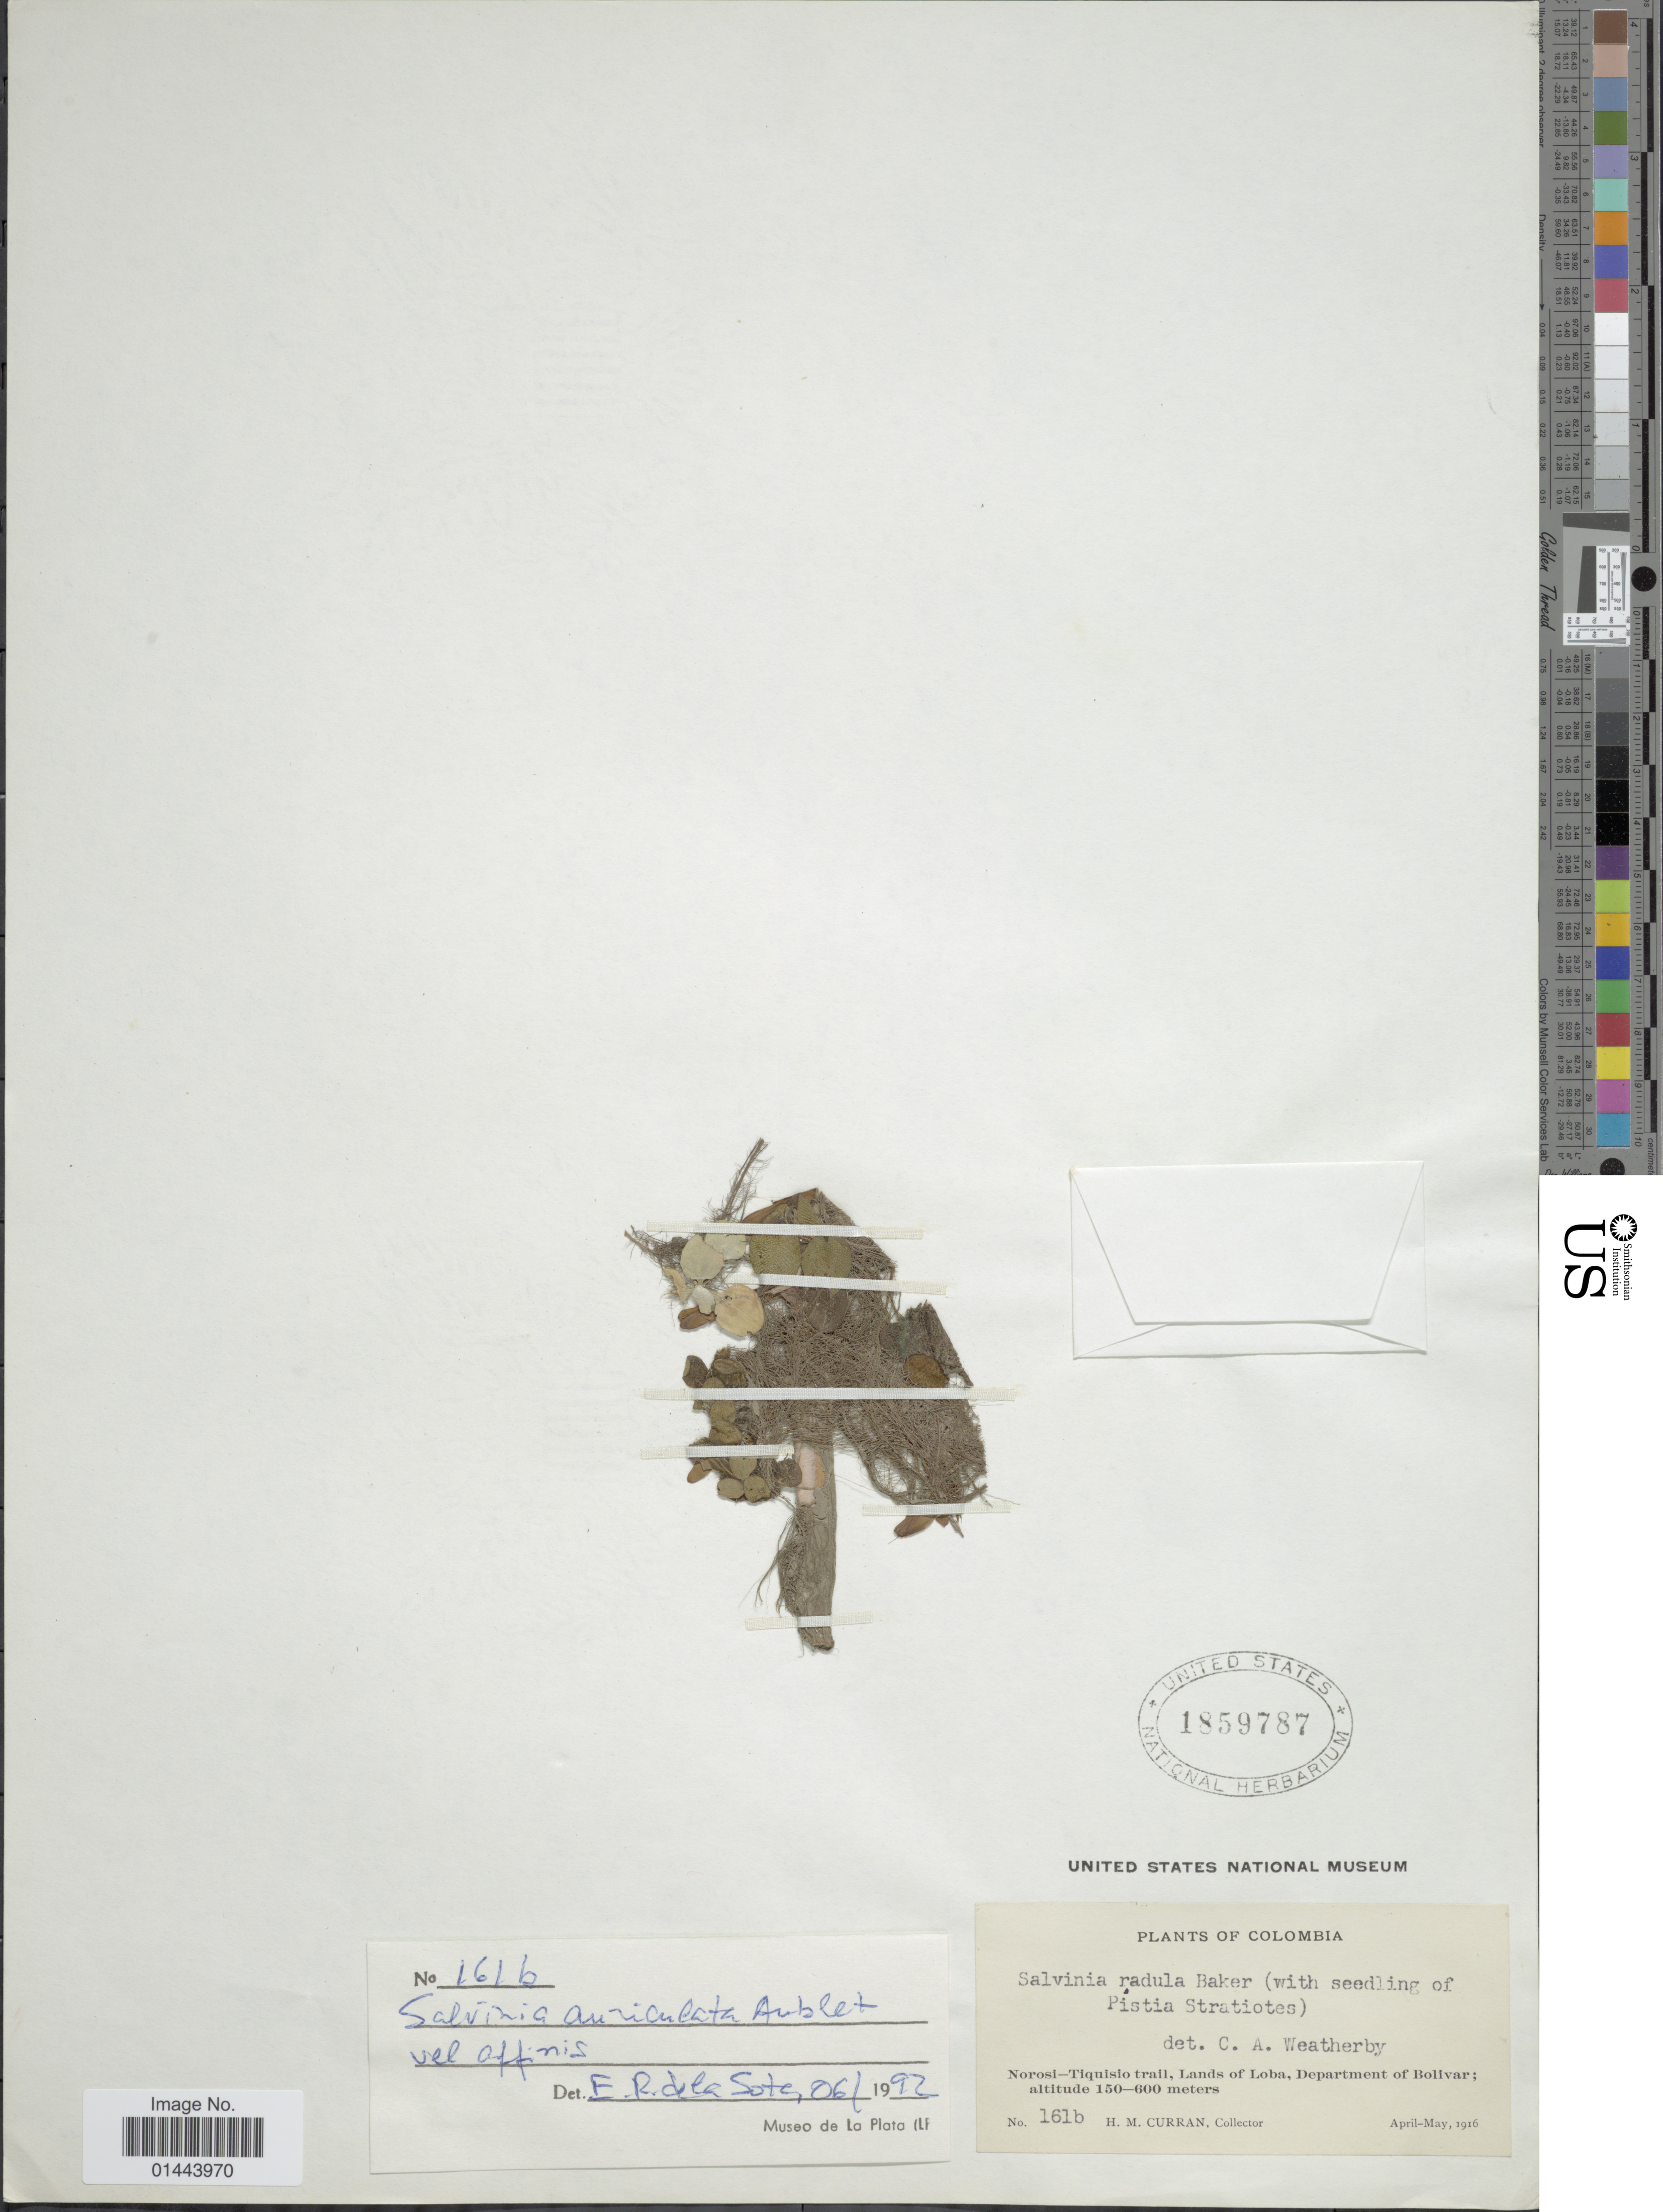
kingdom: Plantae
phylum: Tracheophyta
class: Polypodiopsida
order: Salviniales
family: Salviniaceae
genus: Salvinia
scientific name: Salvinia auriculata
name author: Aubl.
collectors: H. M. Curran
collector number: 161b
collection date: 1916-04/1916-05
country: Colombia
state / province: Bolívar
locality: Norosi-Tiquisio trail, Lands of Loba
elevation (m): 1500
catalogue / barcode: US 1859787